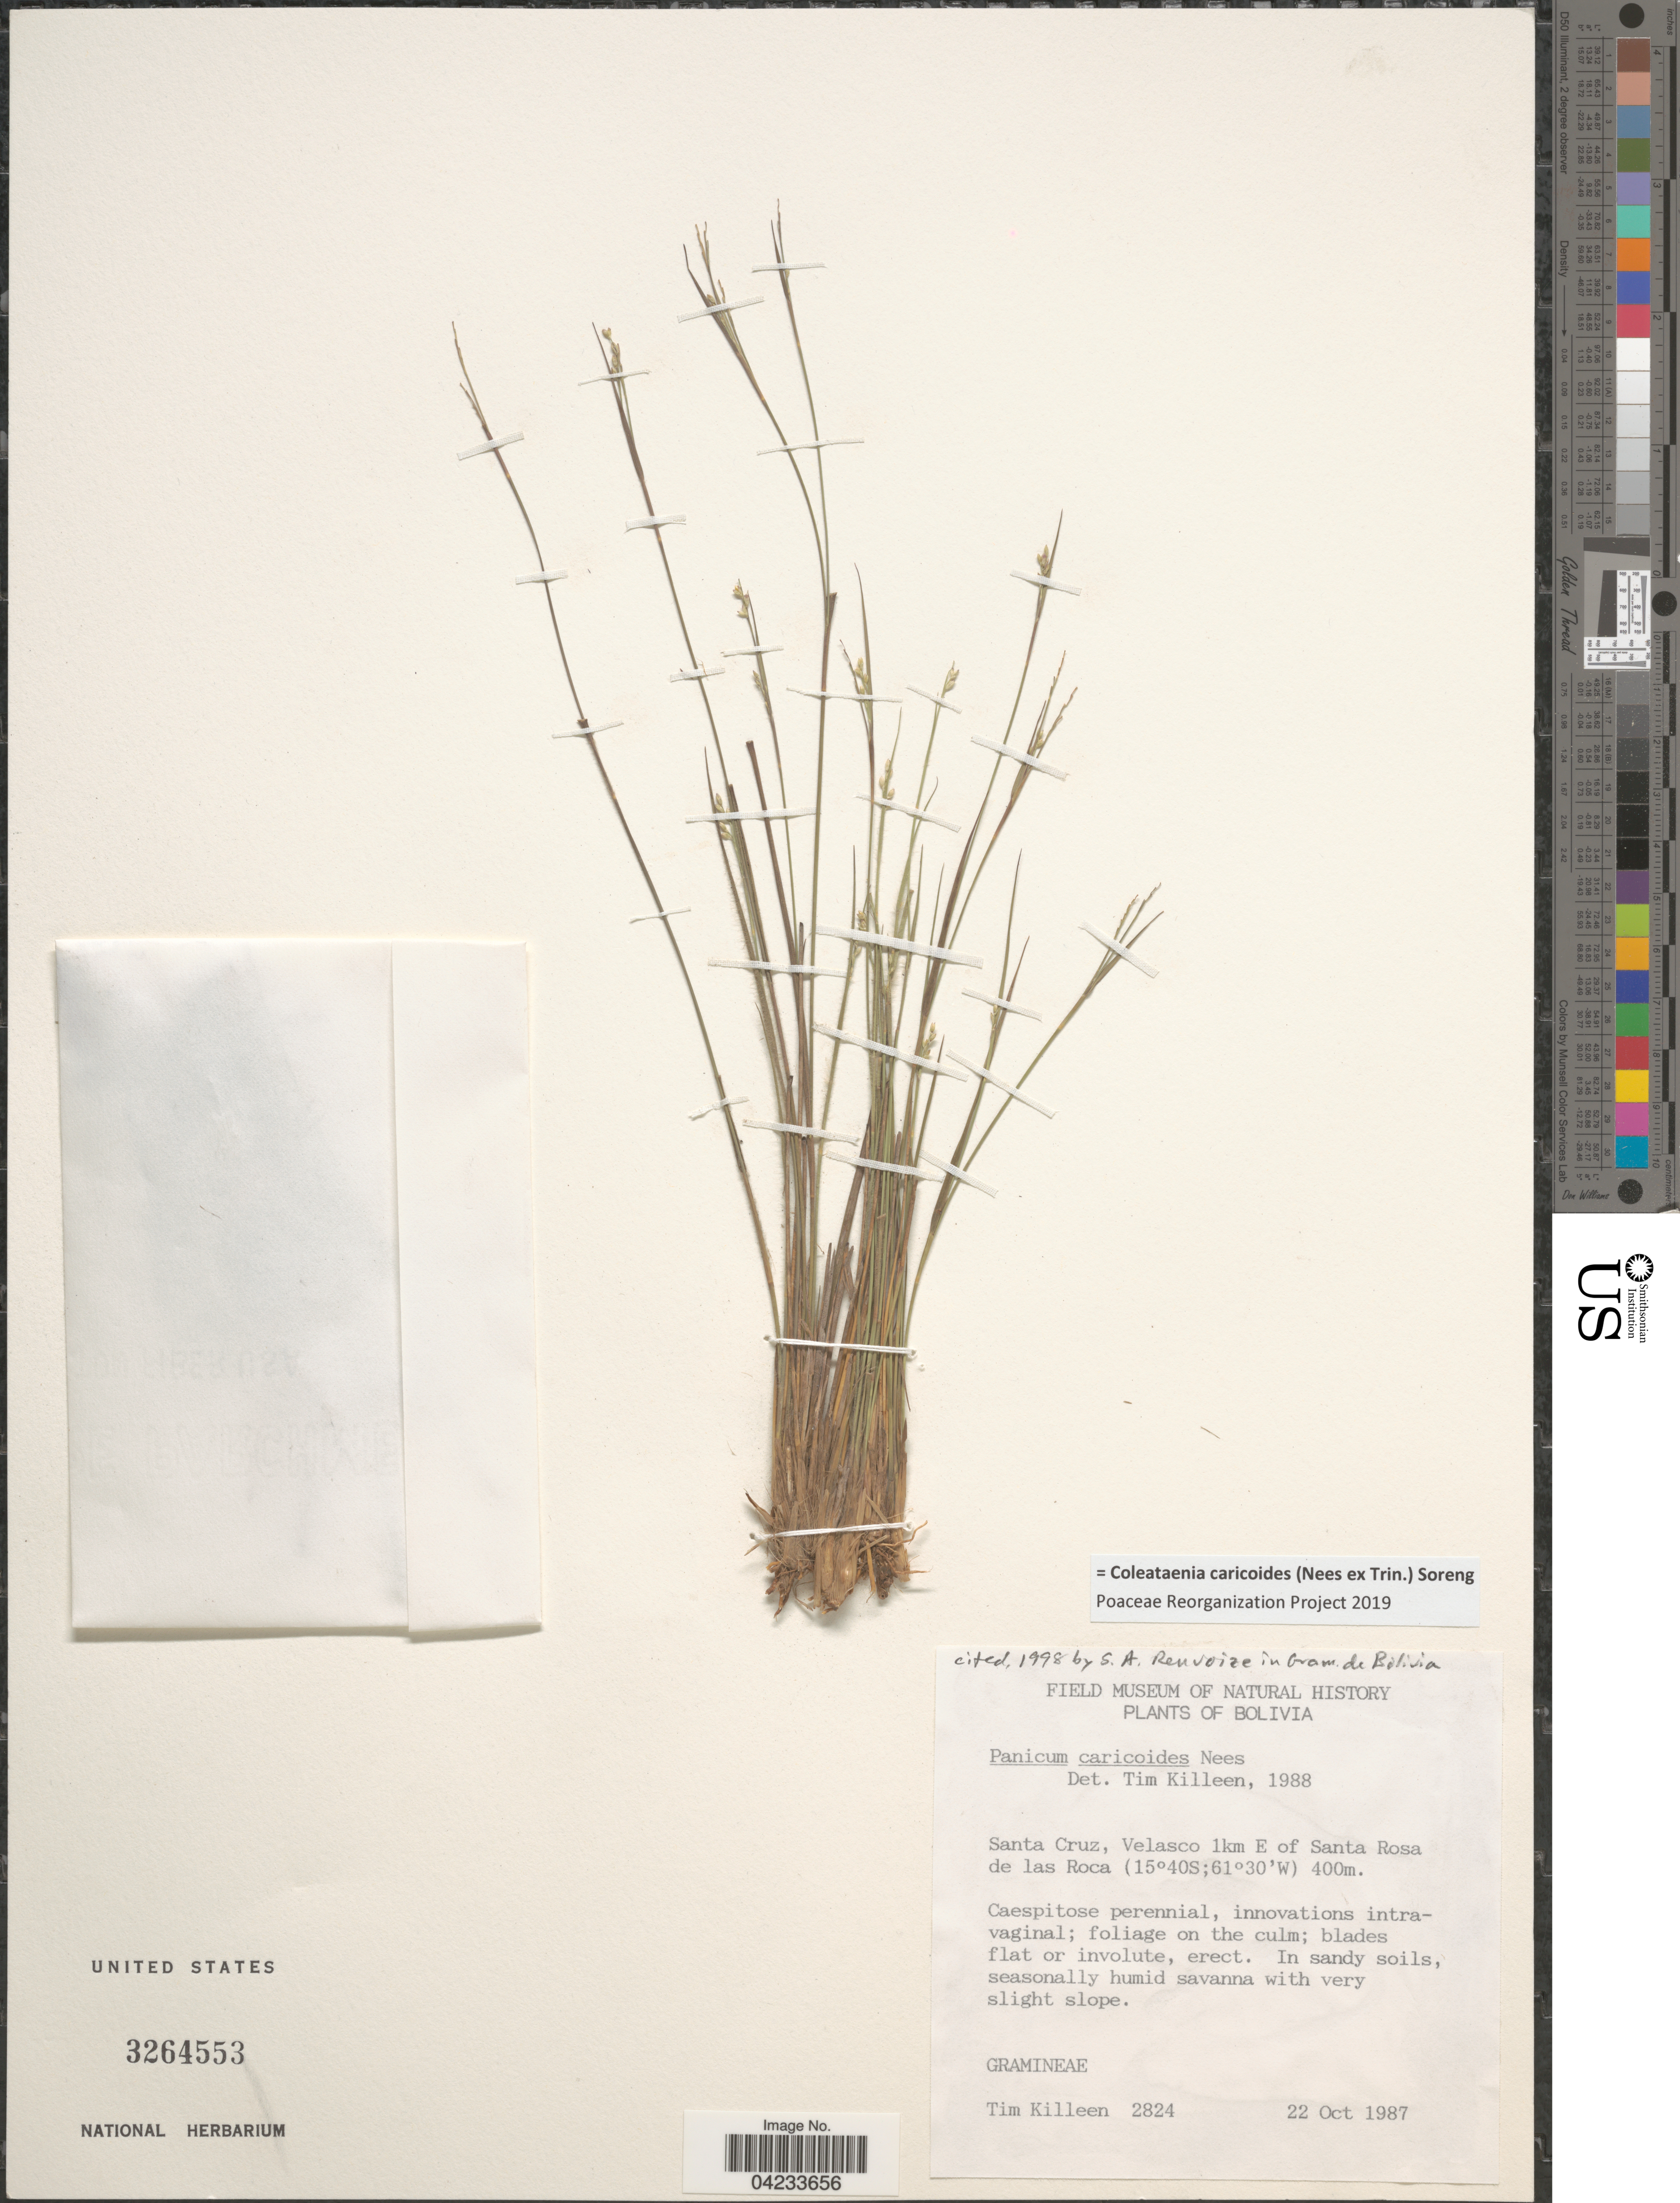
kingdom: Plantae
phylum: Tracheophyta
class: Liliopsida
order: Poales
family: Poaceae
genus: Coleataenia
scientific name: Coleataenia caricoides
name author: (Nees ex Trin.) Soreng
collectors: T. J. Killeen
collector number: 2824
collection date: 1987-10-22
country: Bolivia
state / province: Santa Cruz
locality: Velasco 1km E of Santa Rosa de las Roca.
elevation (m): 400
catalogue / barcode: US 3264553